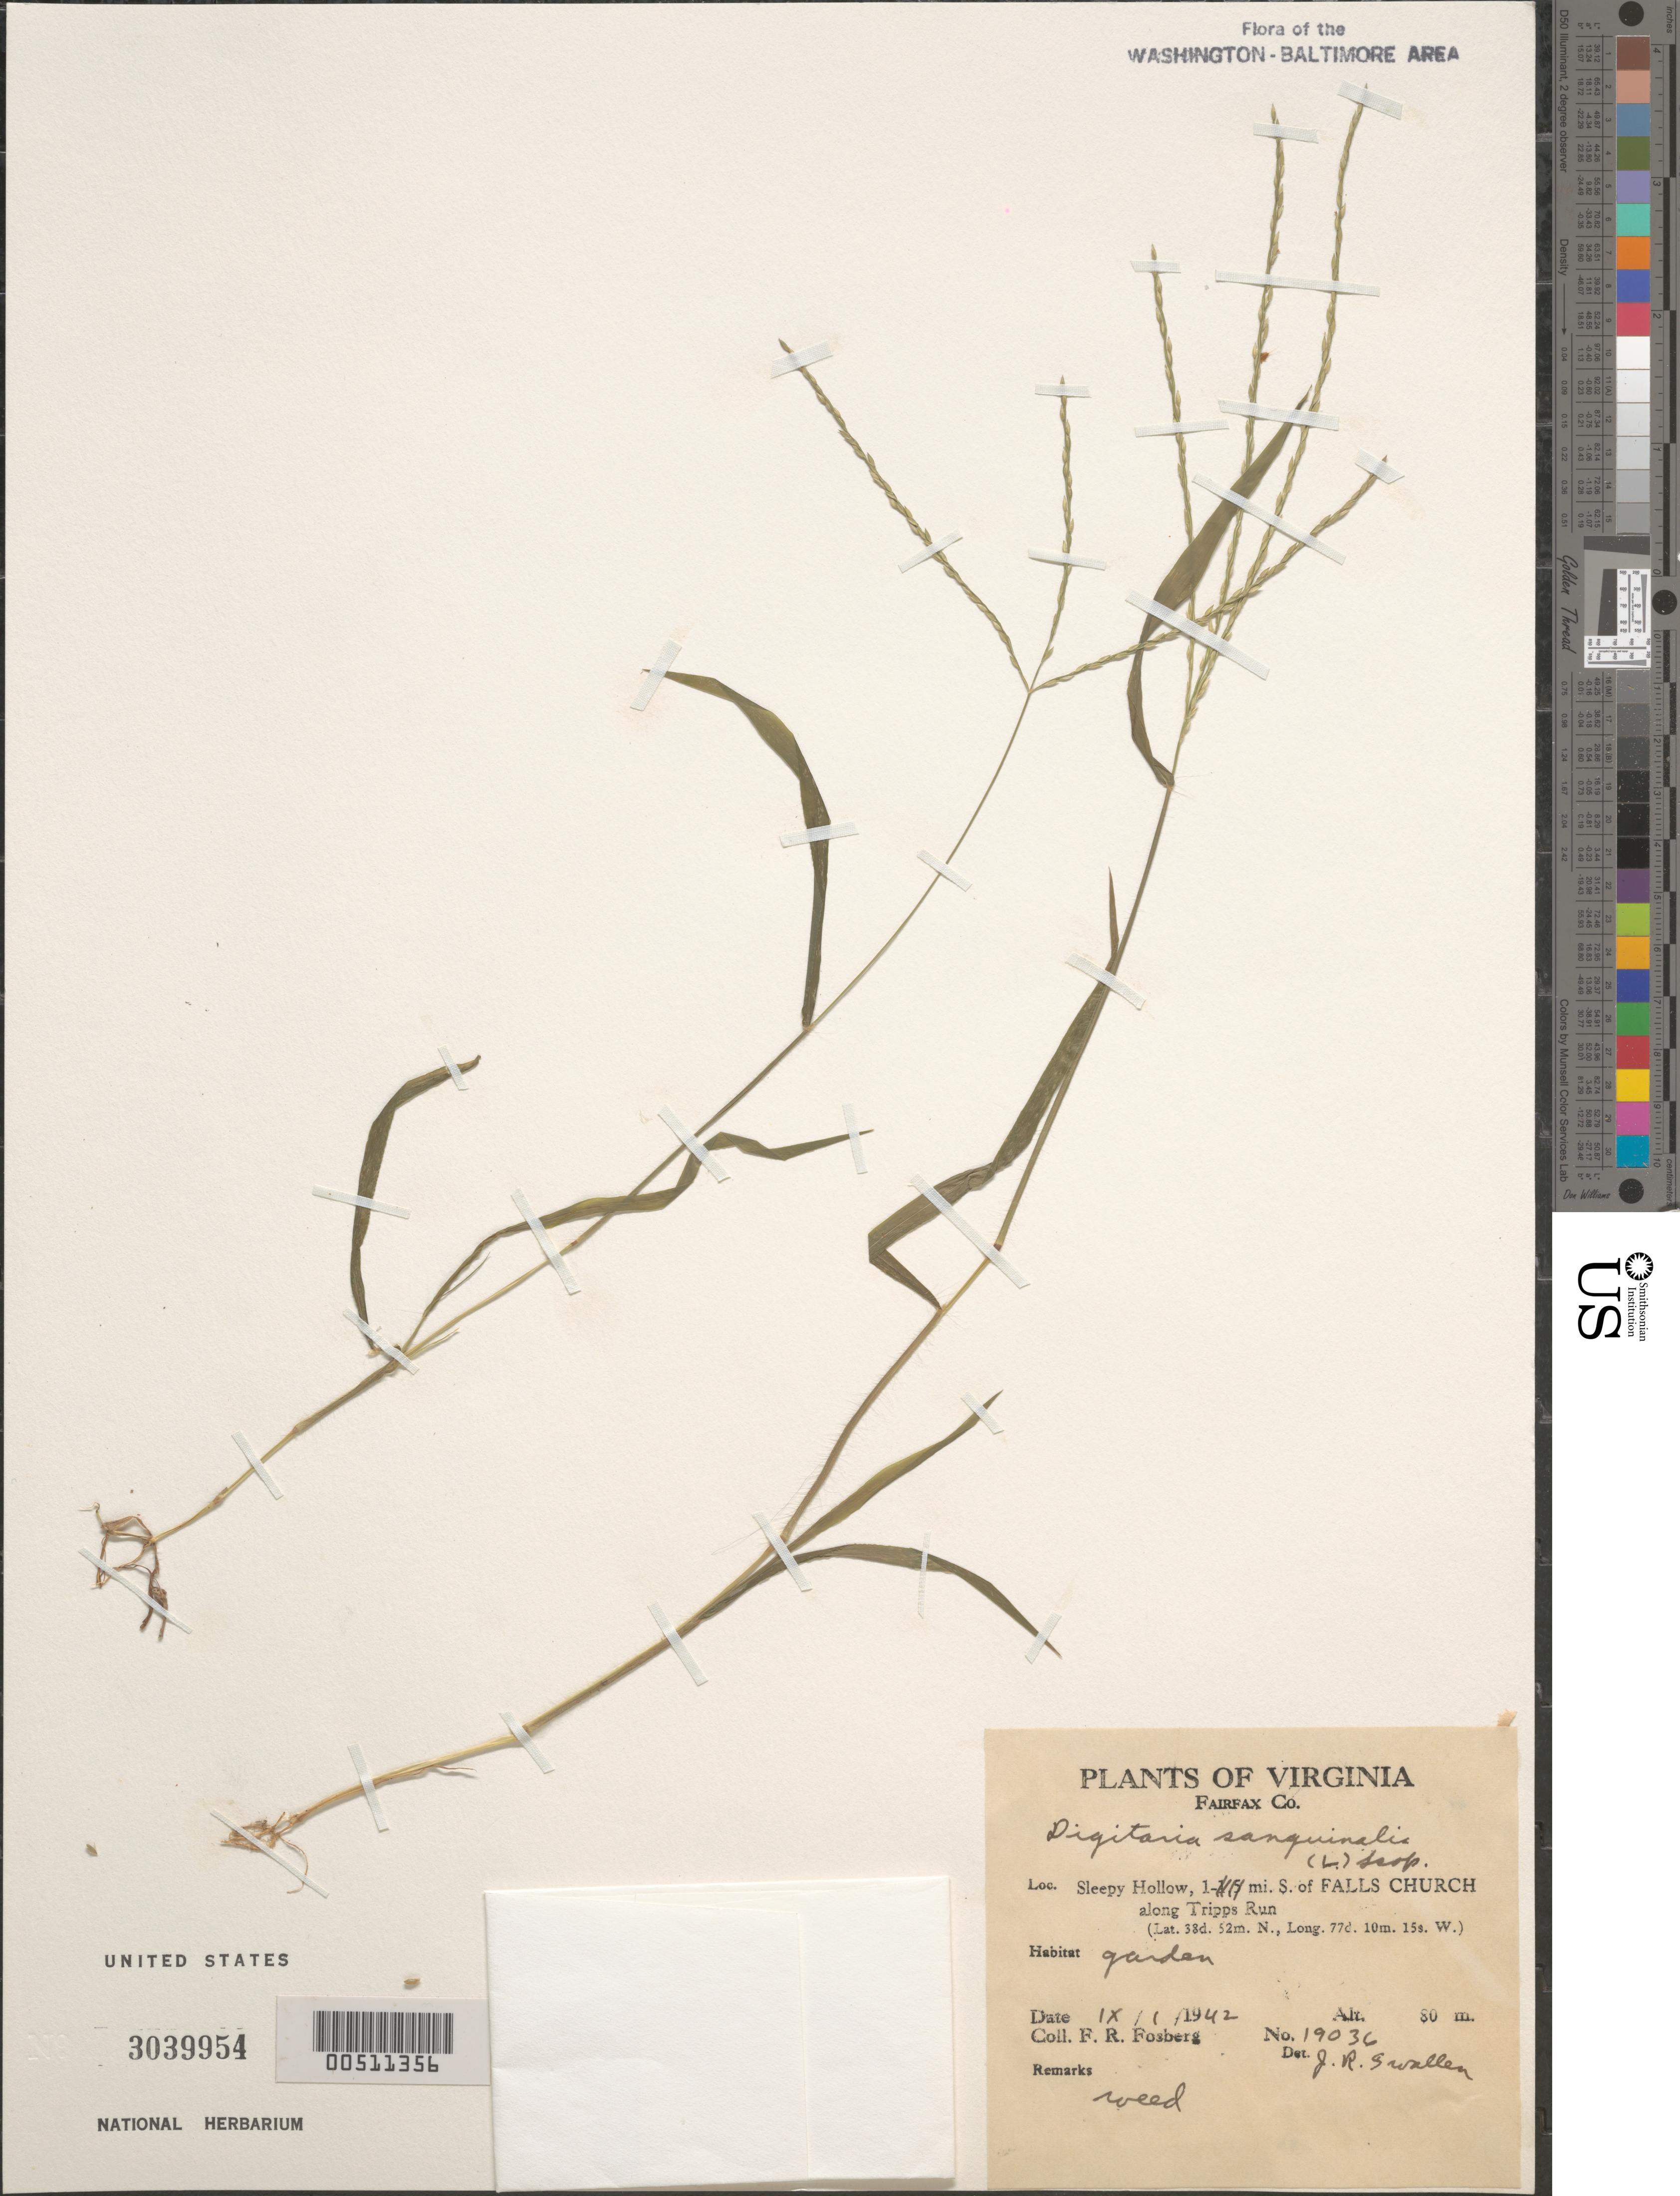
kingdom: Plantae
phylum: Tracheophyta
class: Liliopsida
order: Poales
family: Poaceae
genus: Digitaria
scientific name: Digitaria sanguinalis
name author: (L.) Scop.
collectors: F. R. Fosberg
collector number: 19036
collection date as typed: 01 Sep 1942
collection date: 1942-09-01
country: United States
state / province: Virginia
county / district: Fairfax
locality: S of Falls Church, Sleepy Hollow, along Tripps Run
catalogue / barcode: US 3039954